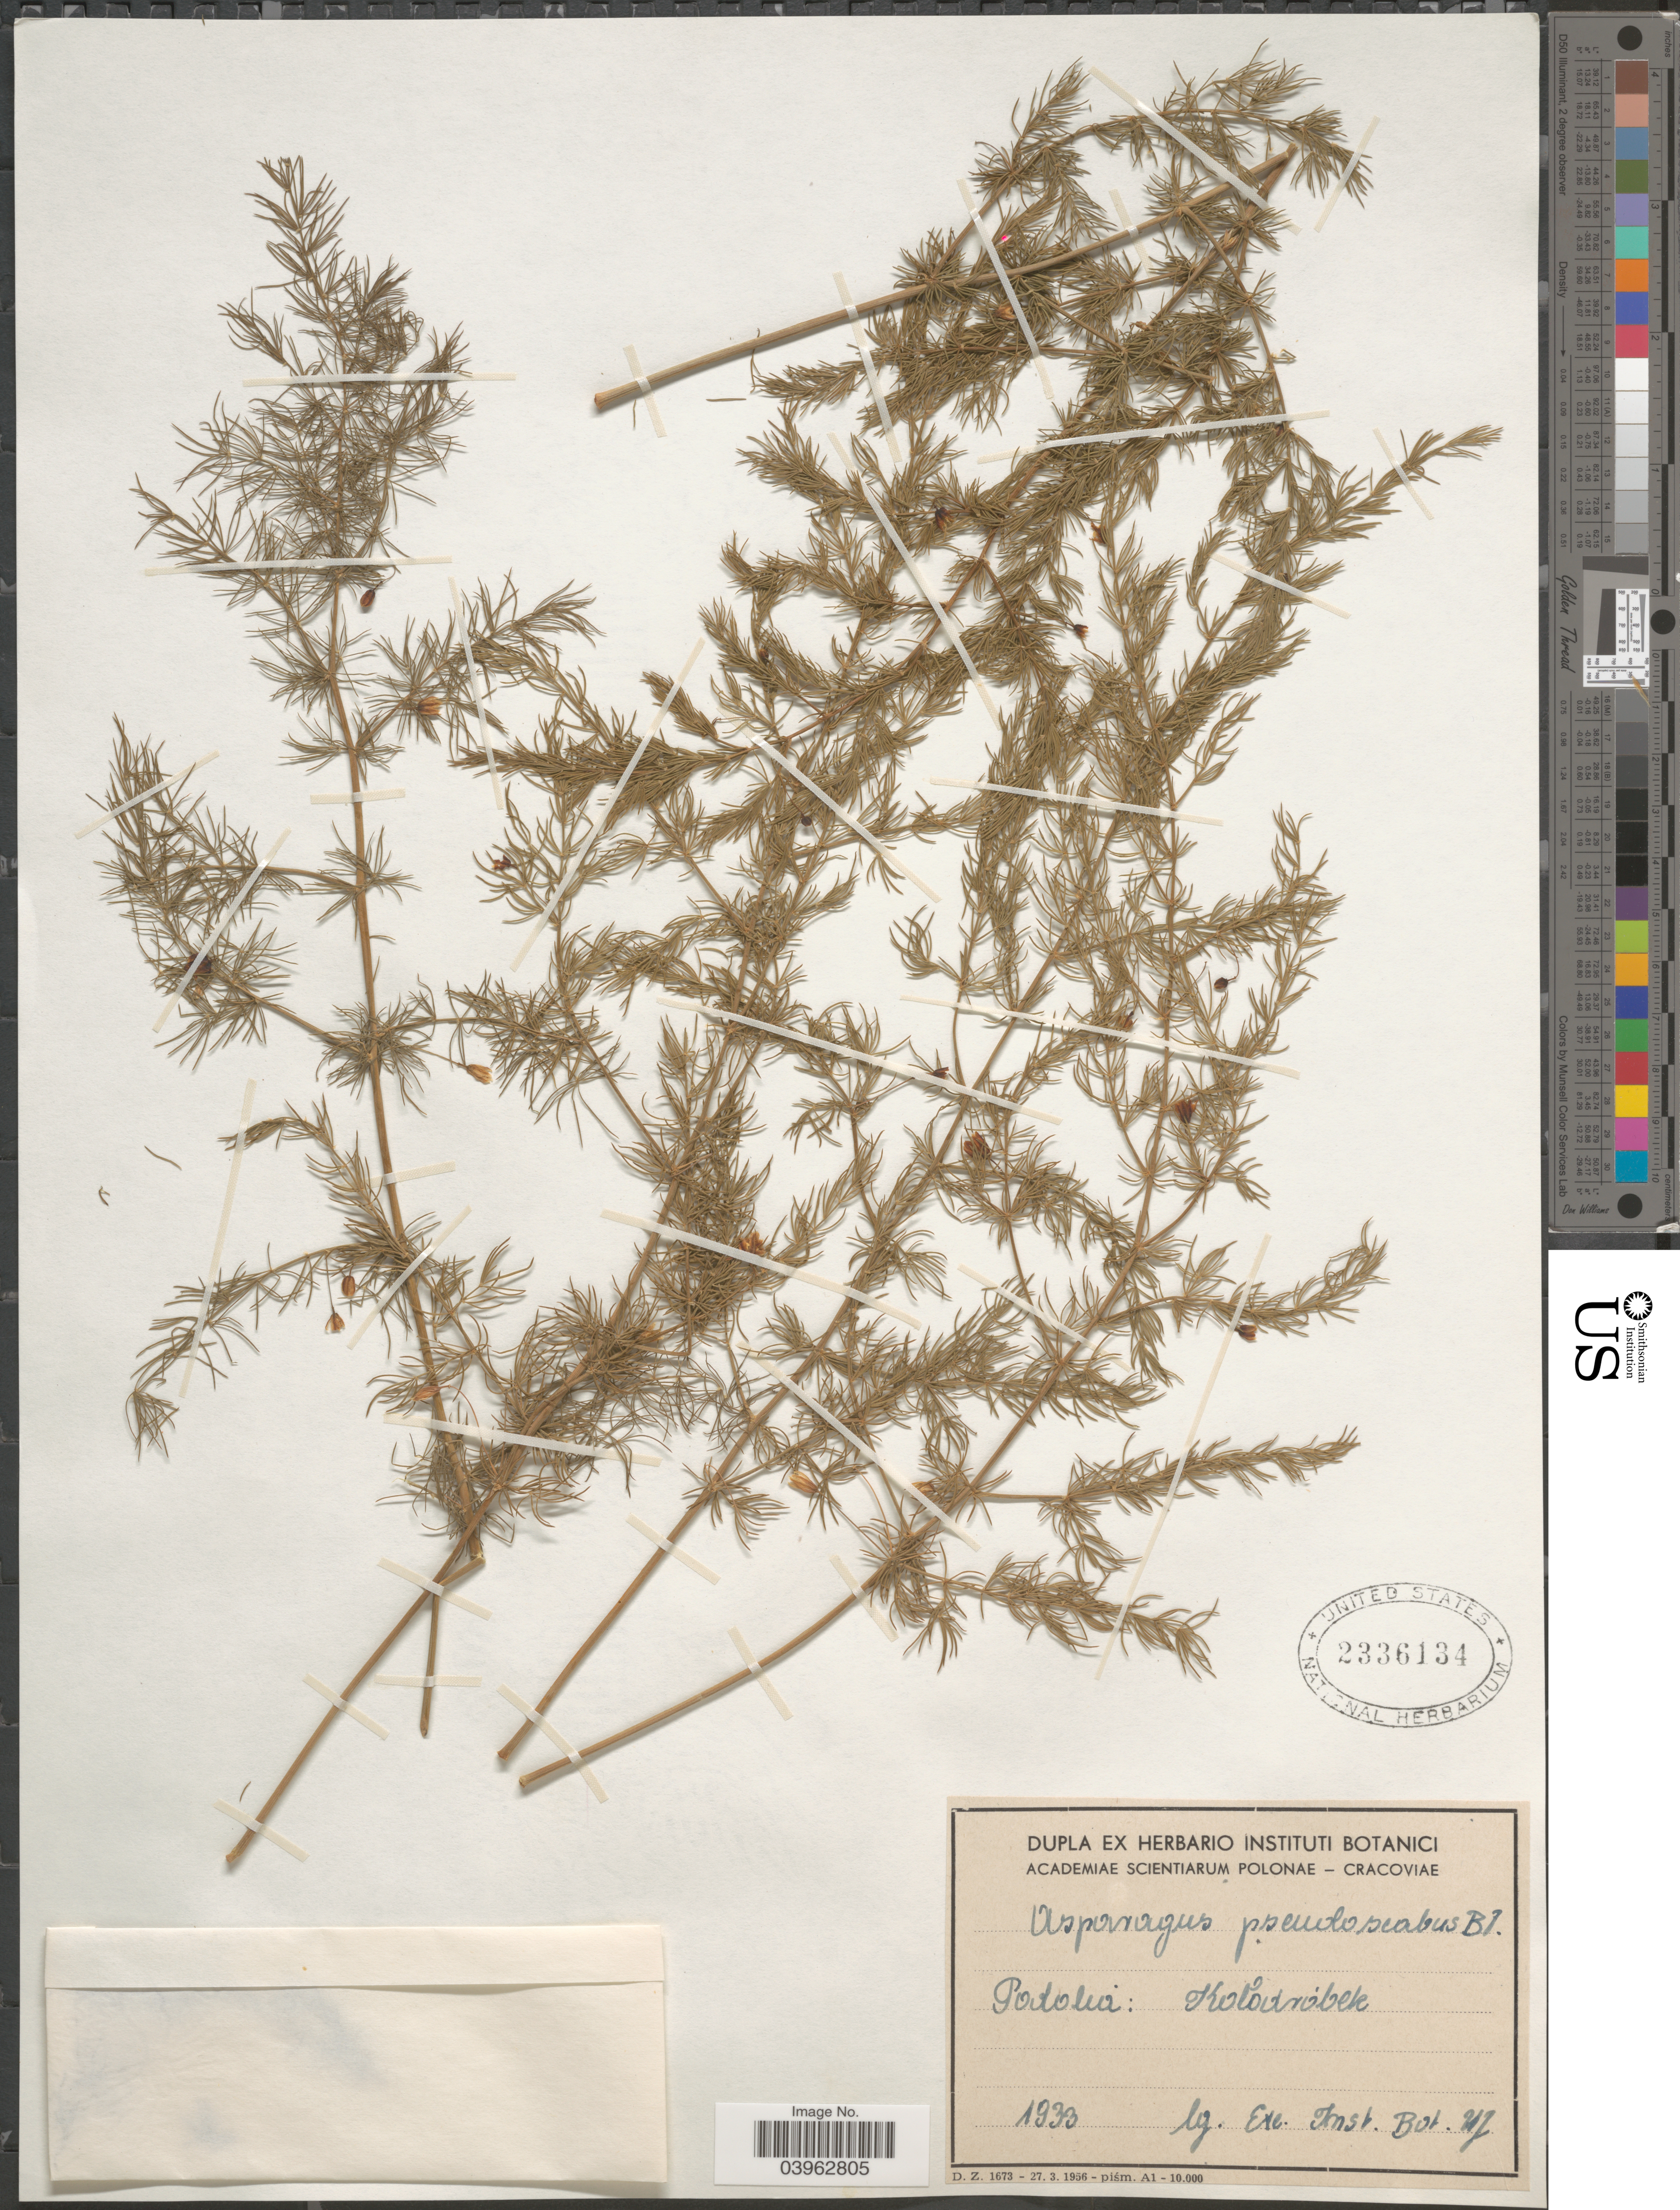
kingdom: Plantae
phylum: Tracheophyta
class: Liliopsida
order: Asparagales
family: Asparagaceae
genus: Asparagus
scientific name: Asparagus pseudoscaber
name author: Grecescu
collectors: Exch. Inst. Bot. U.J.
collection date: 1933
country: Ukraine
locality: Podolia: Kolodrobka.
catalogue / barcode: US 2336134